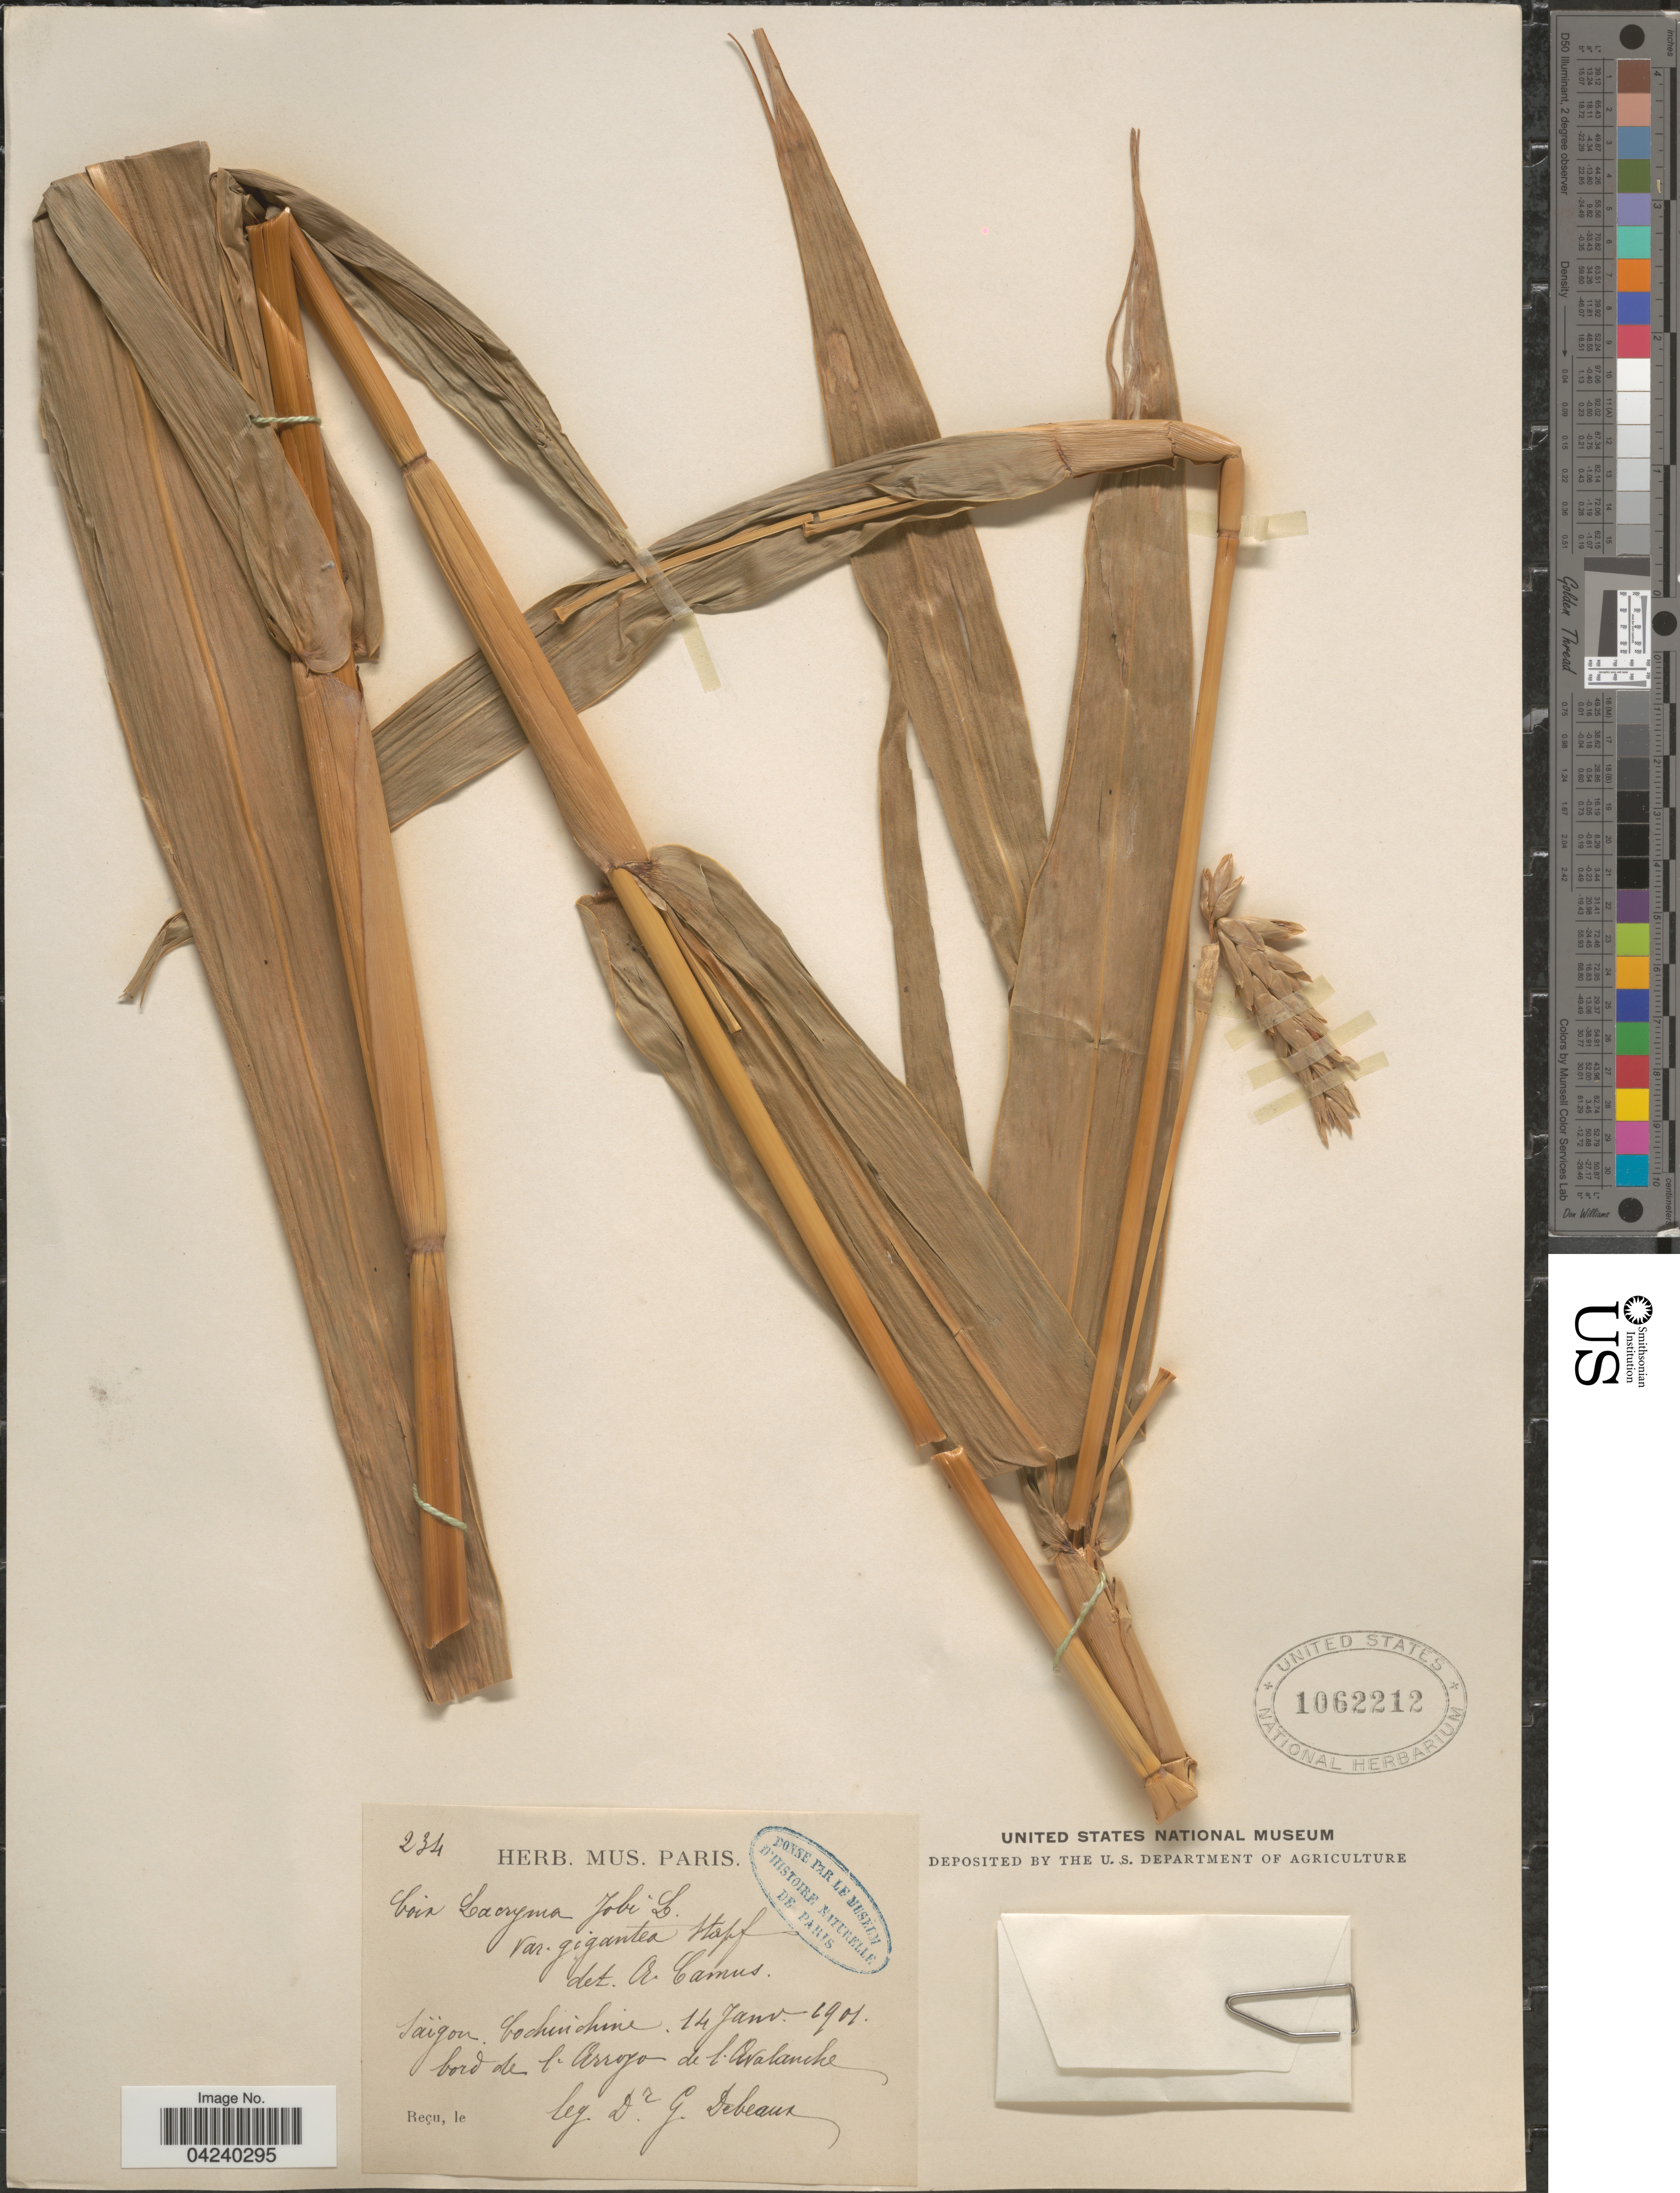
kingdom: Plantae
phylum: Tracheophyta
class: Liliopsida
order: Poales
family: Poaceae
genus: Chionachne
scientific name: Chionachne gigantea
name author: (J. Koenig) Veldkamp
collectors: G. Debeaux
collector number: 234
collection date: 1901-01-14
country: Vietnam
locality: Saïgon. Cochinchine. Bord de l' Arroyo de l'Avalanche.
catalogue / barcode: US 1062212